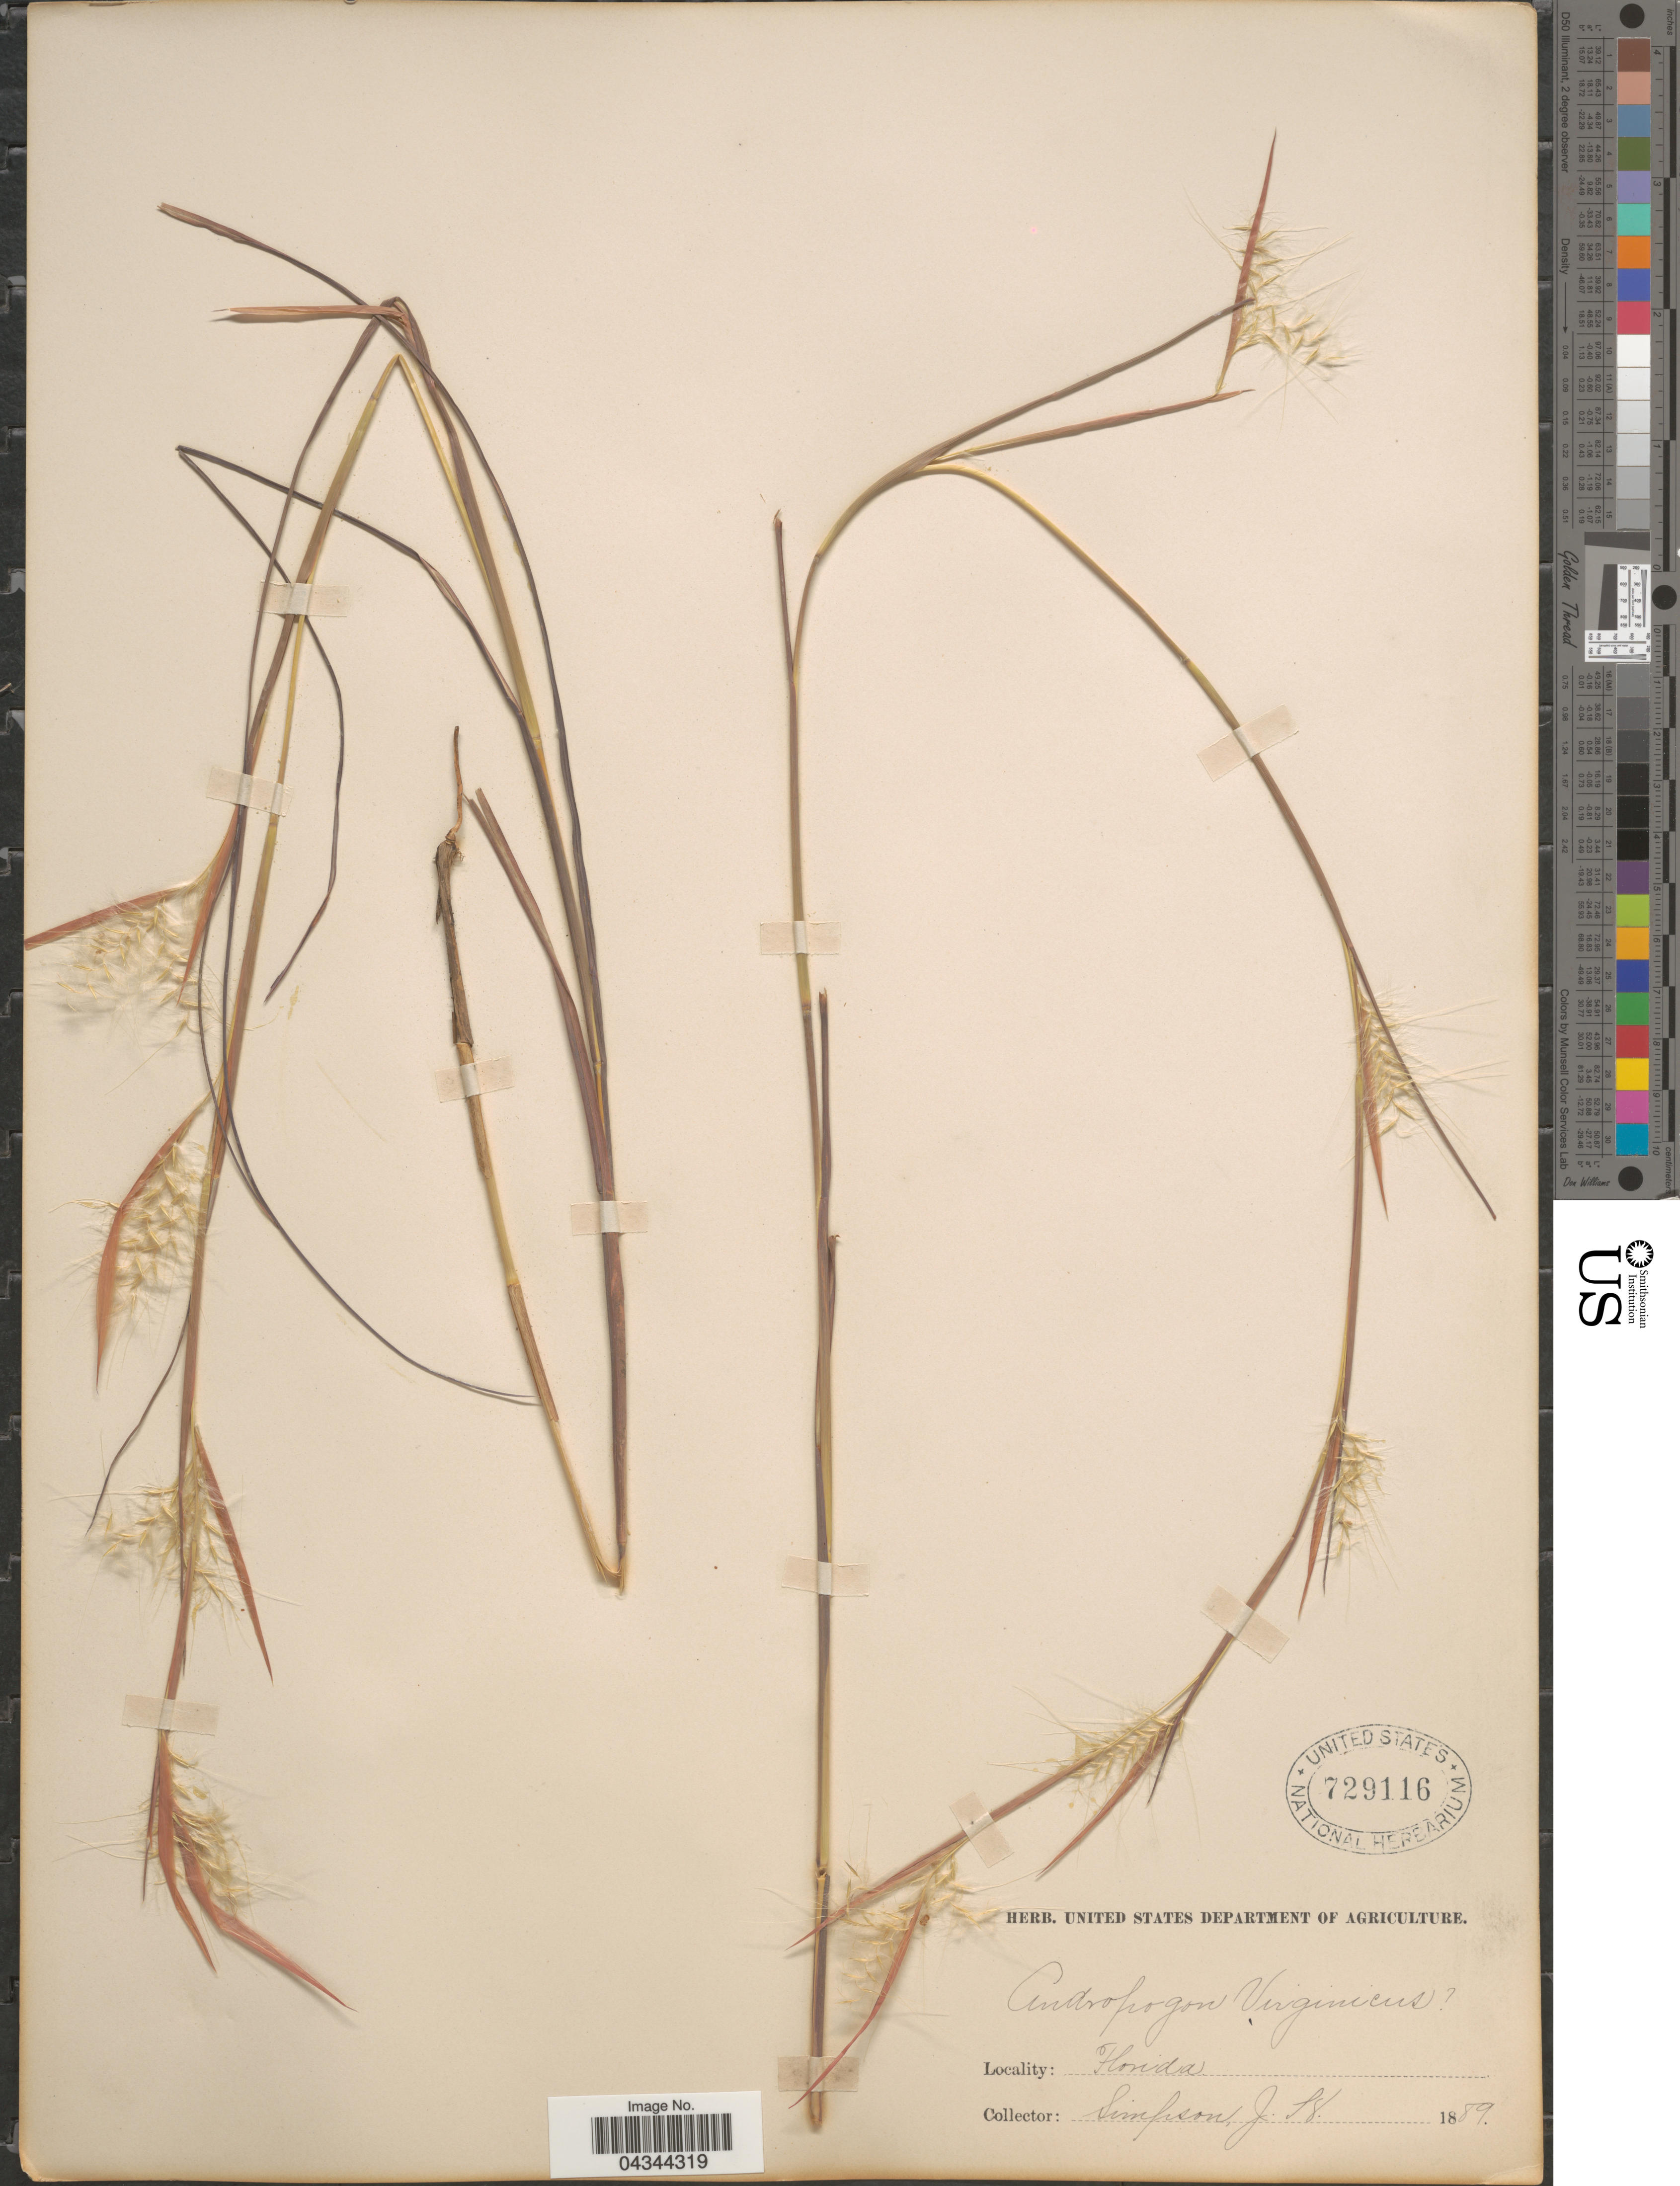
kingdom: Plantae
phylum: Tracheophyta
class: Liliopsida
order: Poales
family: Poaceae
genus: Andropogon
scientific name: Andropogon virginicus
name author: L.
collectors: J. H. Simpson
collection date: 1889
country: United States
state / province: Florida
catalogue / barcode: US 729116